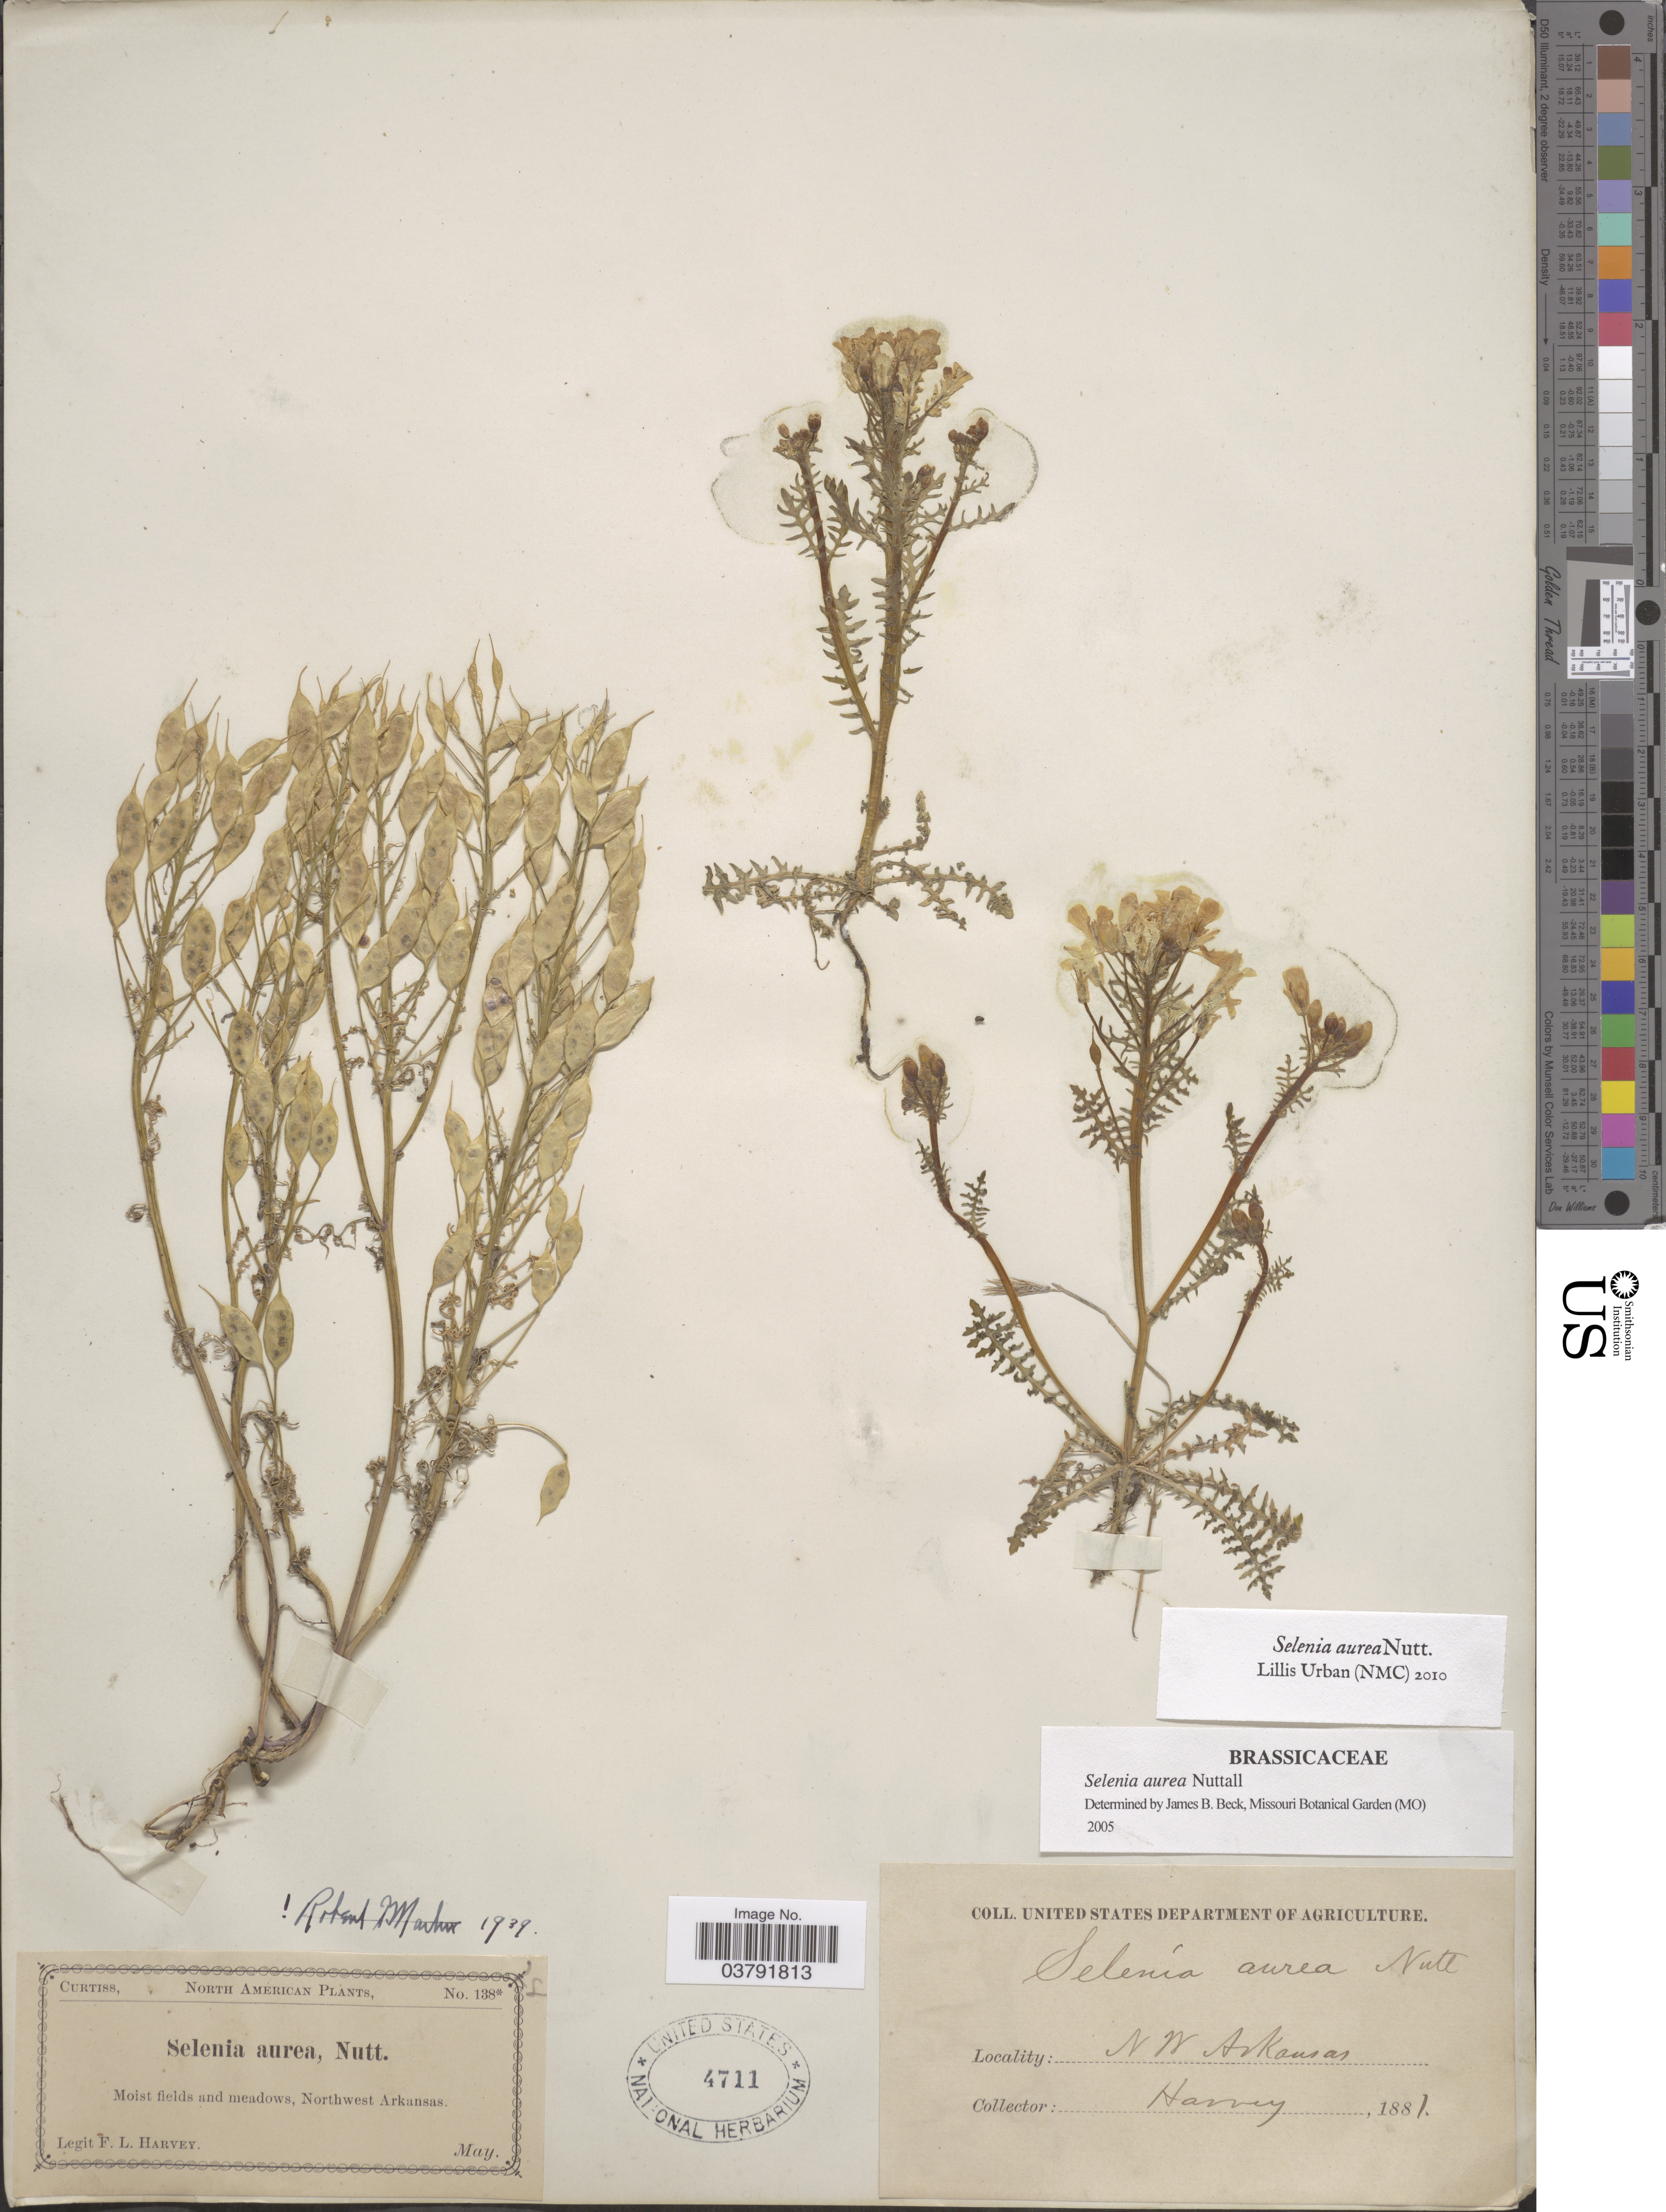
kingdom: Plantae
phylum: Tracheophyta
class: Magnoliopsida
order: Brassicales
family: Brassicaceae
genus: Selenia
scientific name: Selenia aurea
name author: Nutt.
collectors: F. L. Harvey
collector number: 138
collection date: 1881-05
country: United States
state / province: Arkansas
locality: Northwest Arkansas.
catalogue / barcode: US 4711